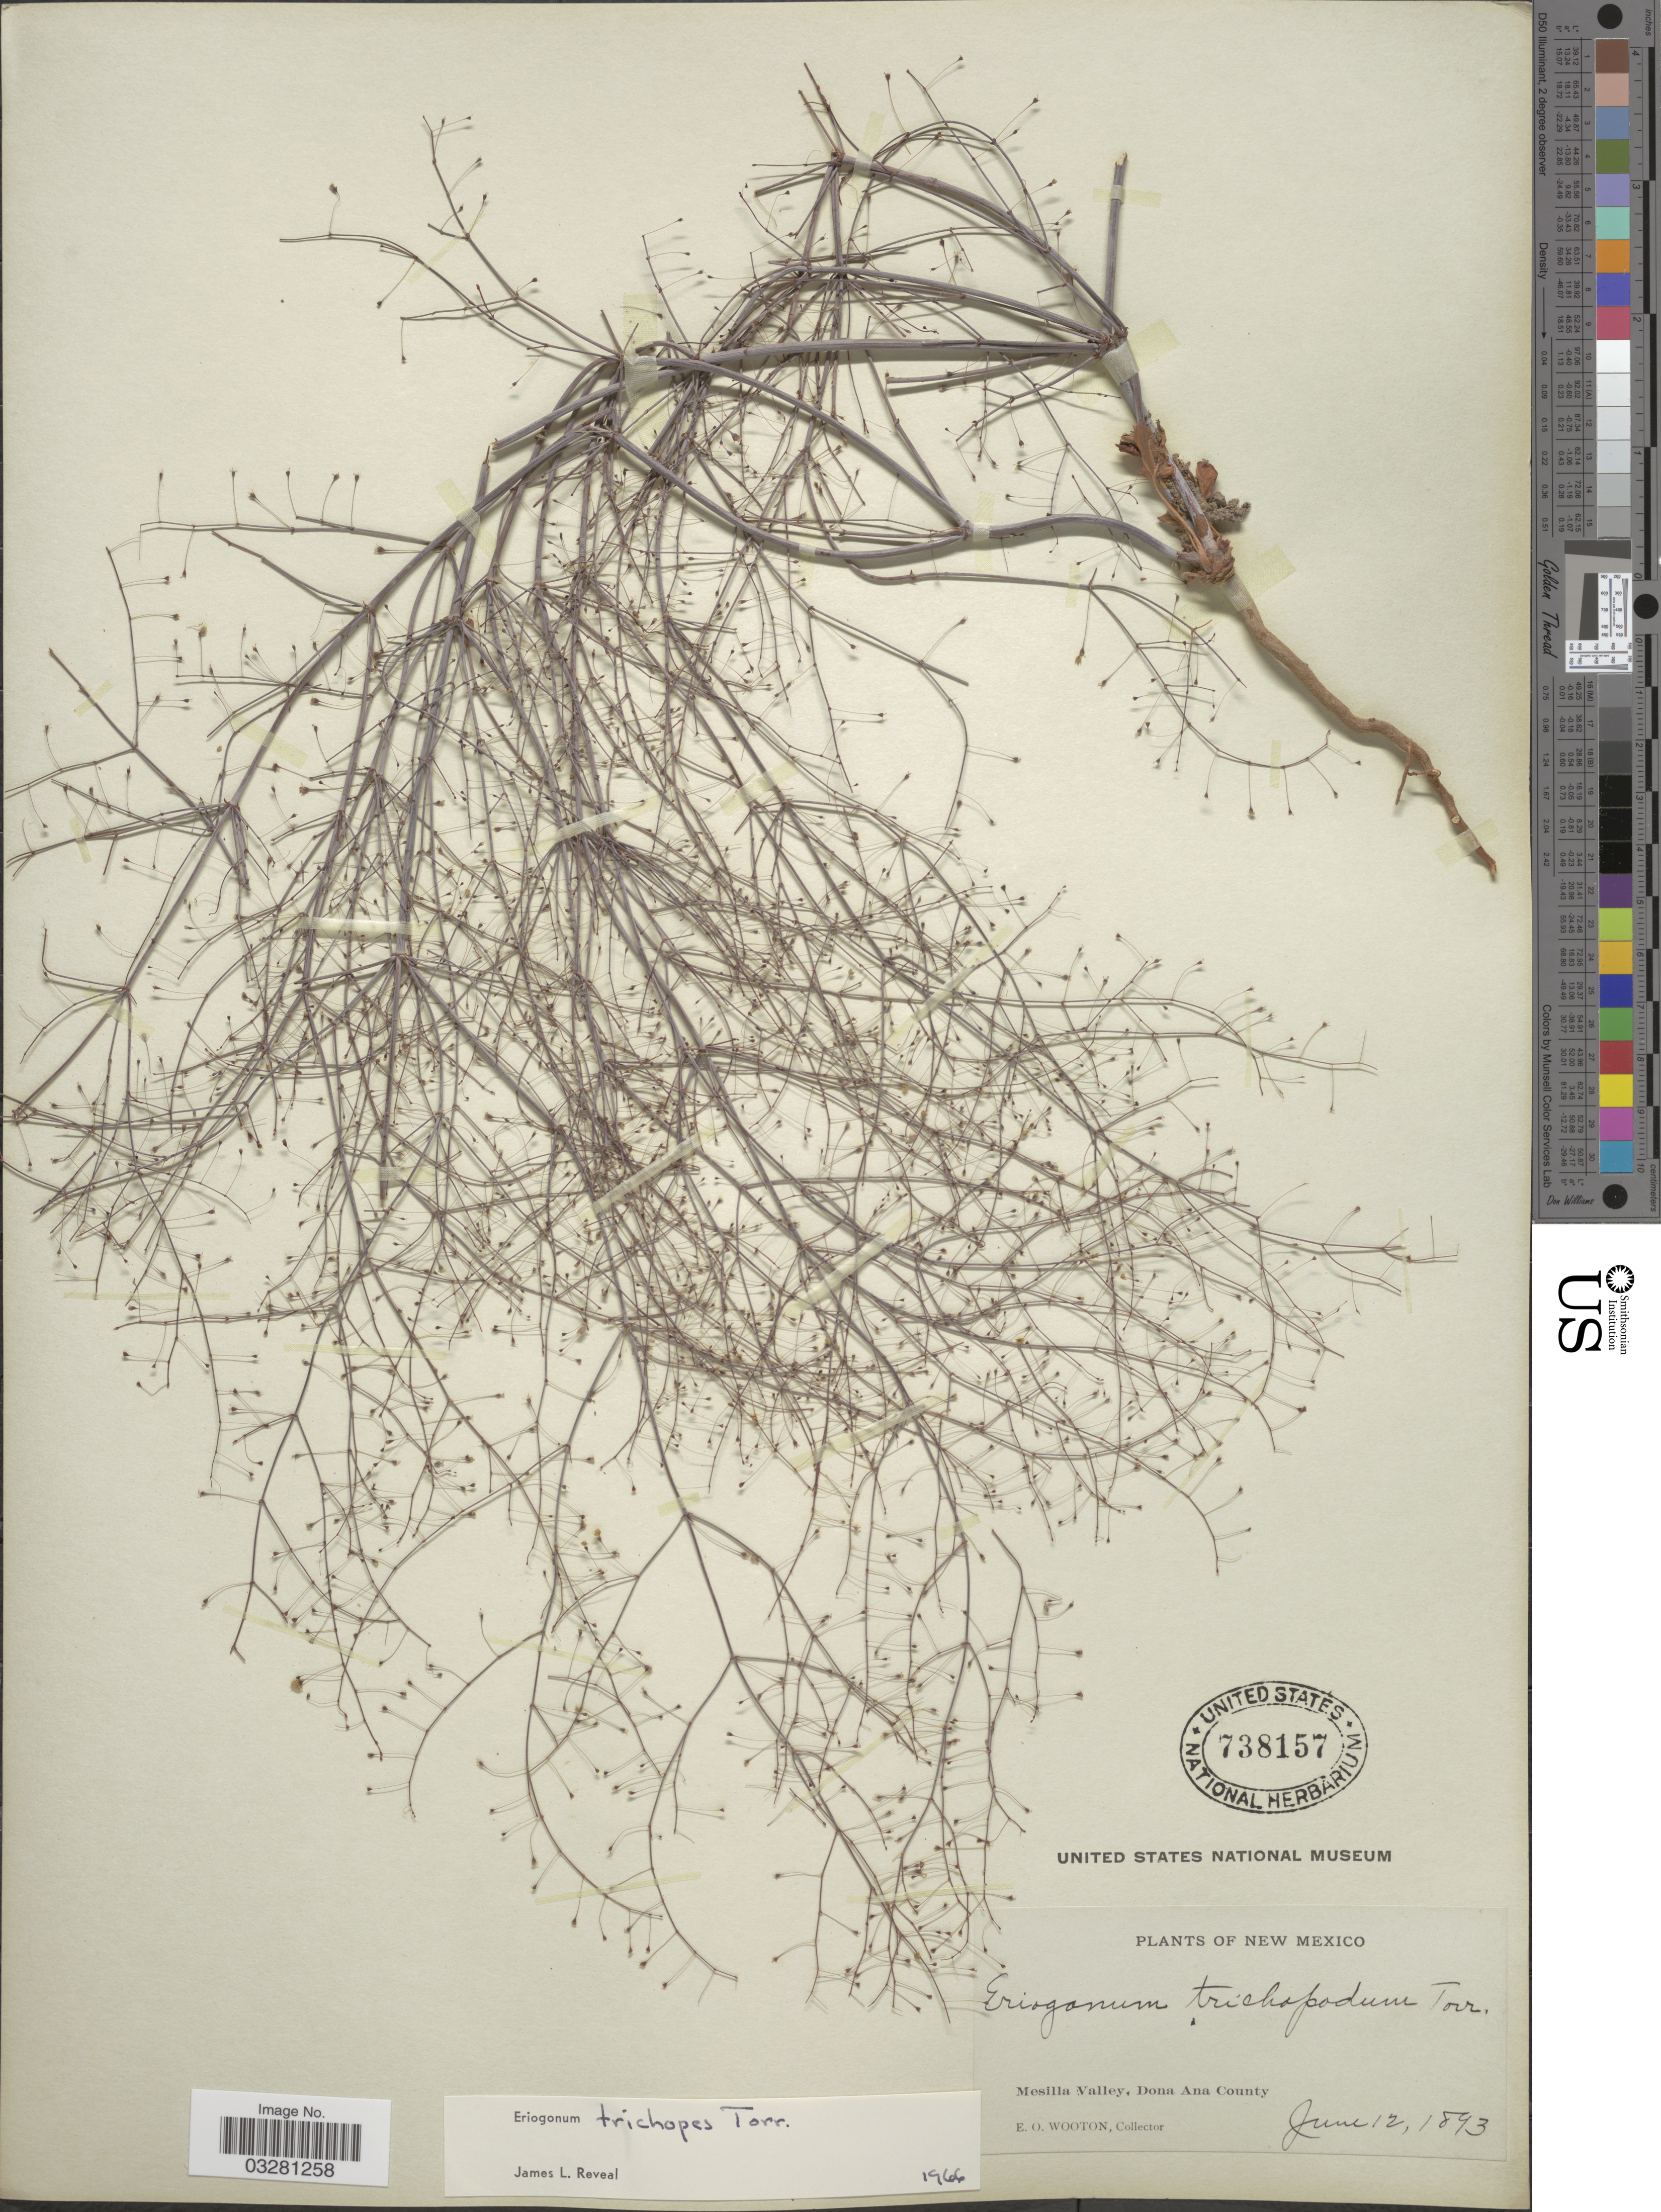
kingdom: Plantae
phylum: Tracheophyta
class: Magnoliopsida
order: Caryophyllales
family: Polygonaceae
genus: Eriogonum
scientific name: Eriogonum trichopes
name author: Torr.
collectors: E. O. Wooton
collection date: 1893-06-12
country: United States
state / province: New Mexico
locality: Mesilla Valley, Dona Ana County.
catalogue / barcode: US 738157